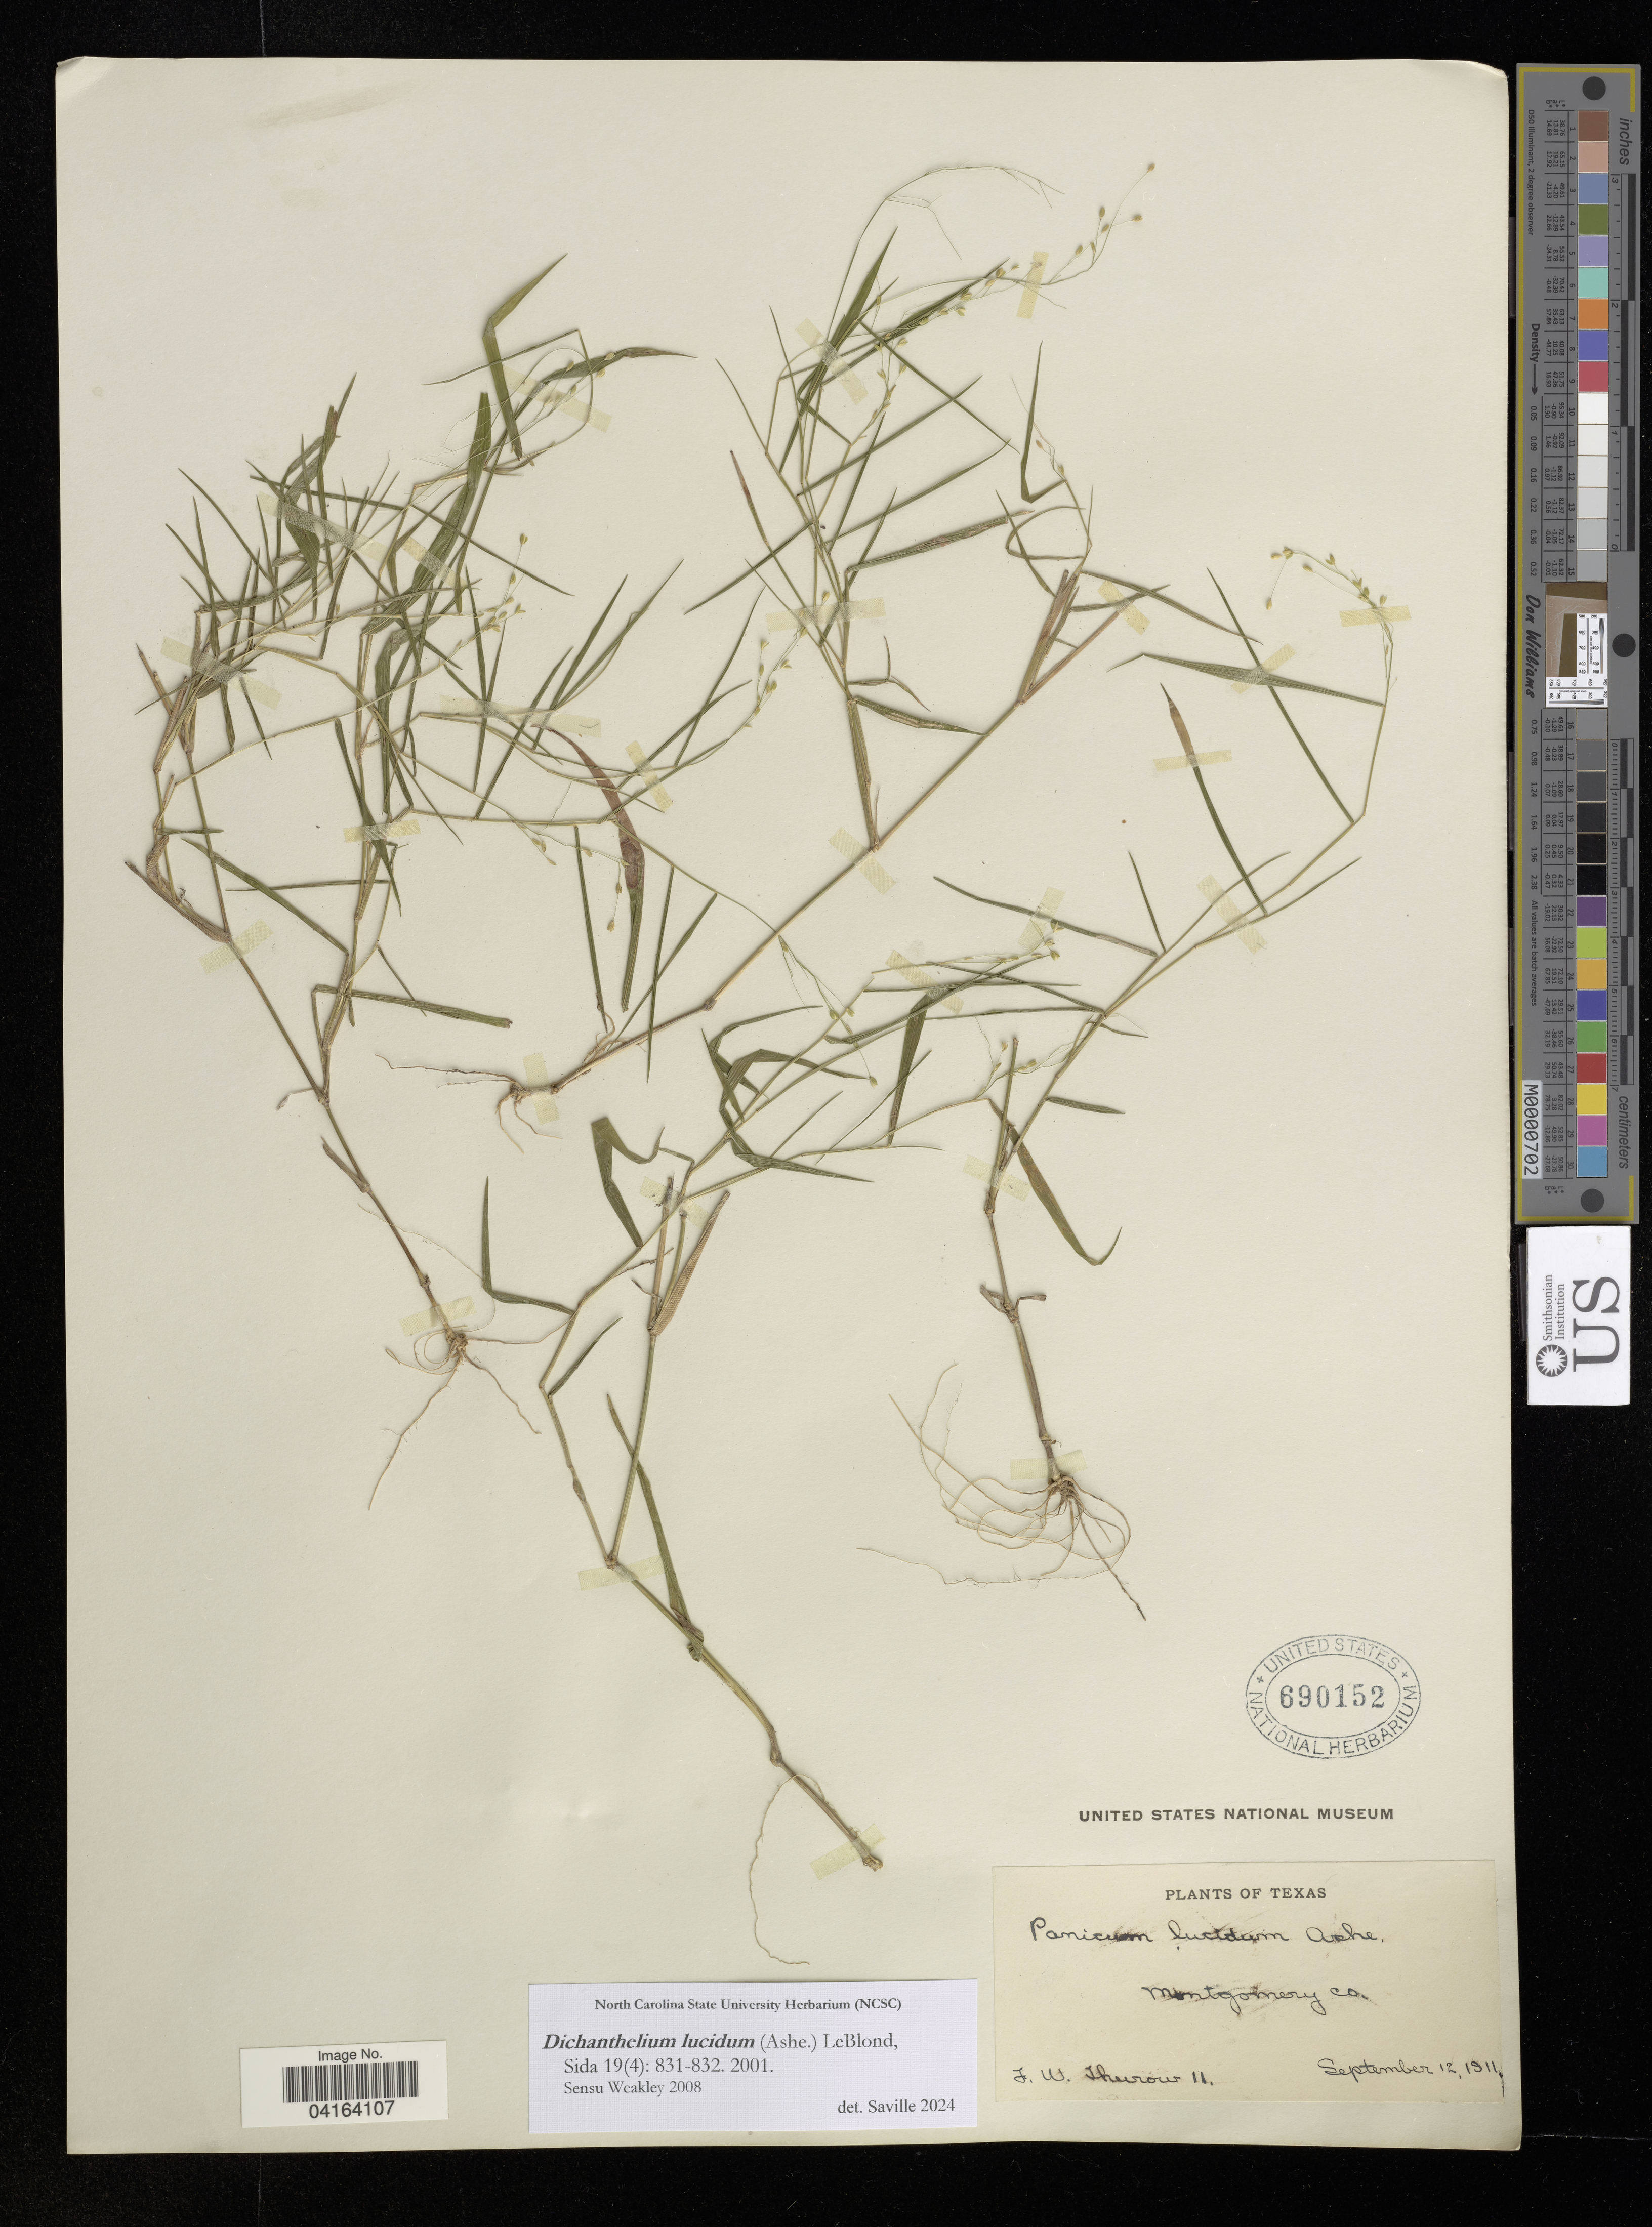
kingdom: Plantae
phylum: Tracheophyta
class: Liliopsida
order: Poales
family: Poaceae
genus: Dichanthelium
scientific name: Dichanthelium lucidum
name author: (Ashe) LeBlond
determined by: Saville, A. C., (NCSC), North Carolina State University (UNITED STATES)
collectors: F. W. Thurow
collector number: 11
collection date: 1911-09-12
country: United States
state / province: Texas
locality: Montgomery co.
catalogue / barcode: US 690152